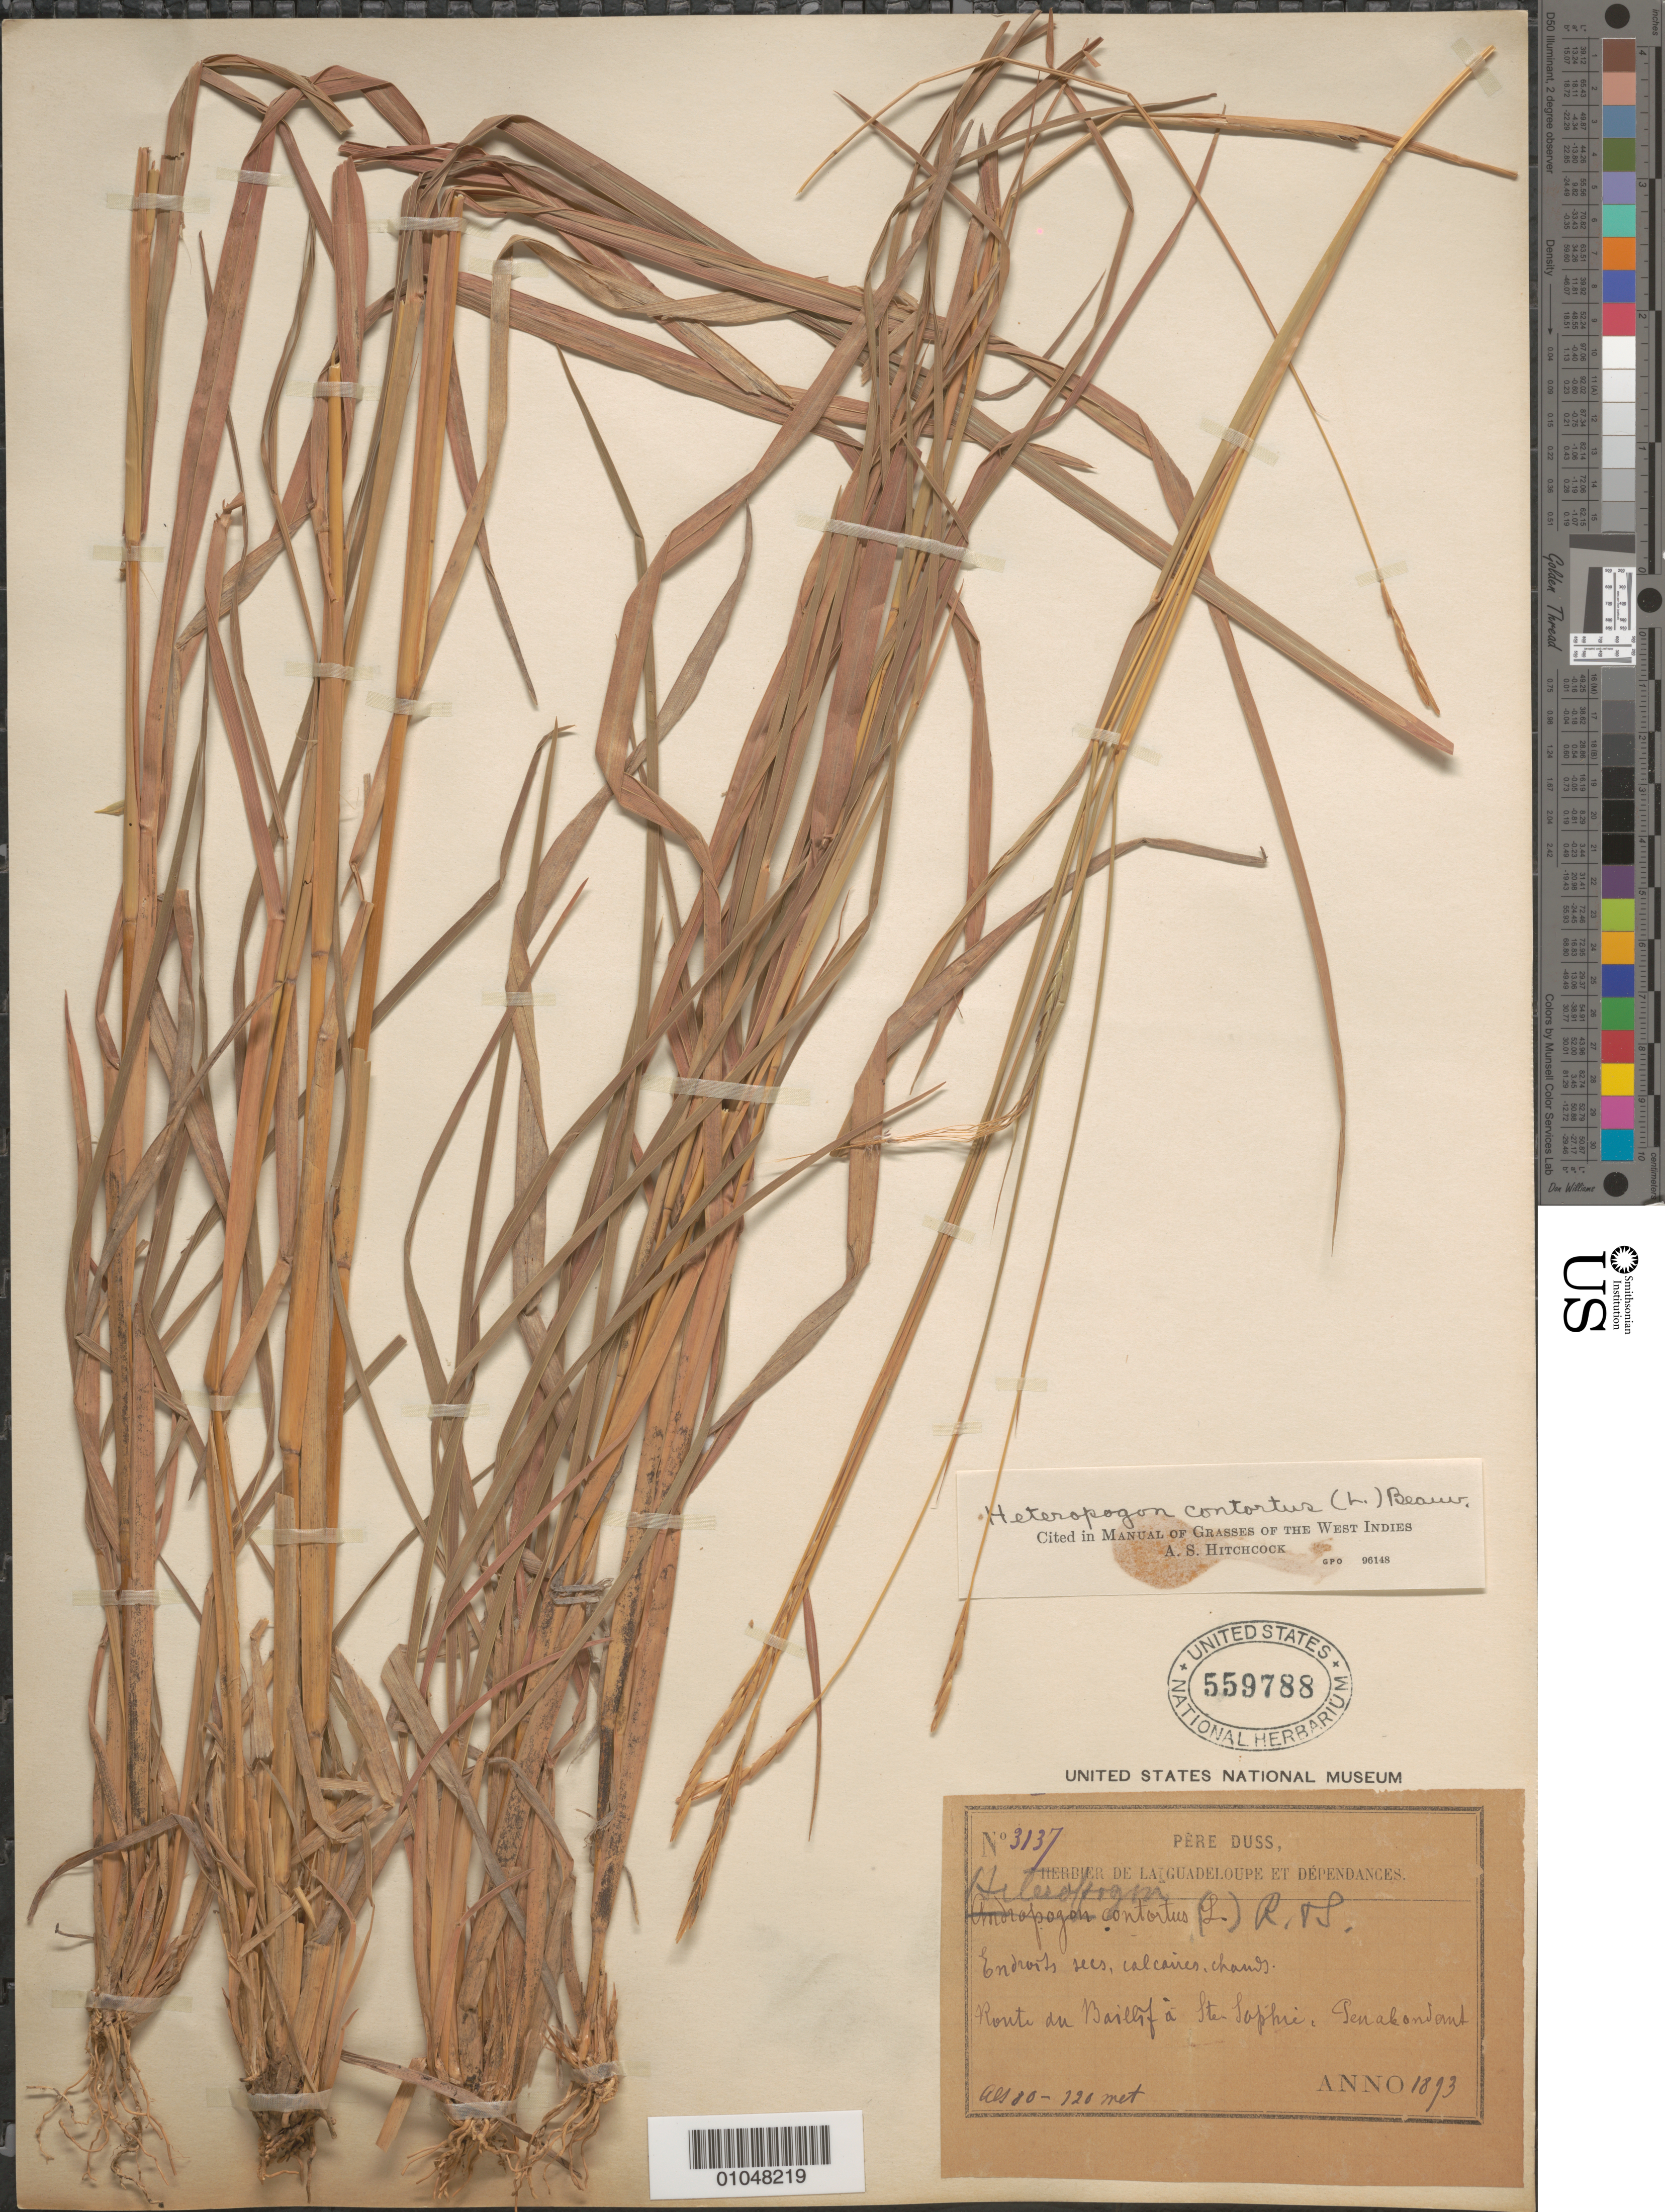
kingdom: Plantae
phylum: Tracheophyta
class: Liliopsida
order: Poales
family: Poaceae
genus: Heteropogon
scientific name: Heteropogon contortus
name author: (L.) P. Beauv. ex Roem. & Schult.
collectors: Père Duss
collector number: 3137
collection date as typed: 1893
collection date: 1893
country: Guadeloupe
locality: Route du Baillif a St. Sophie, Genalondant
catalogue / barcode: US 559788